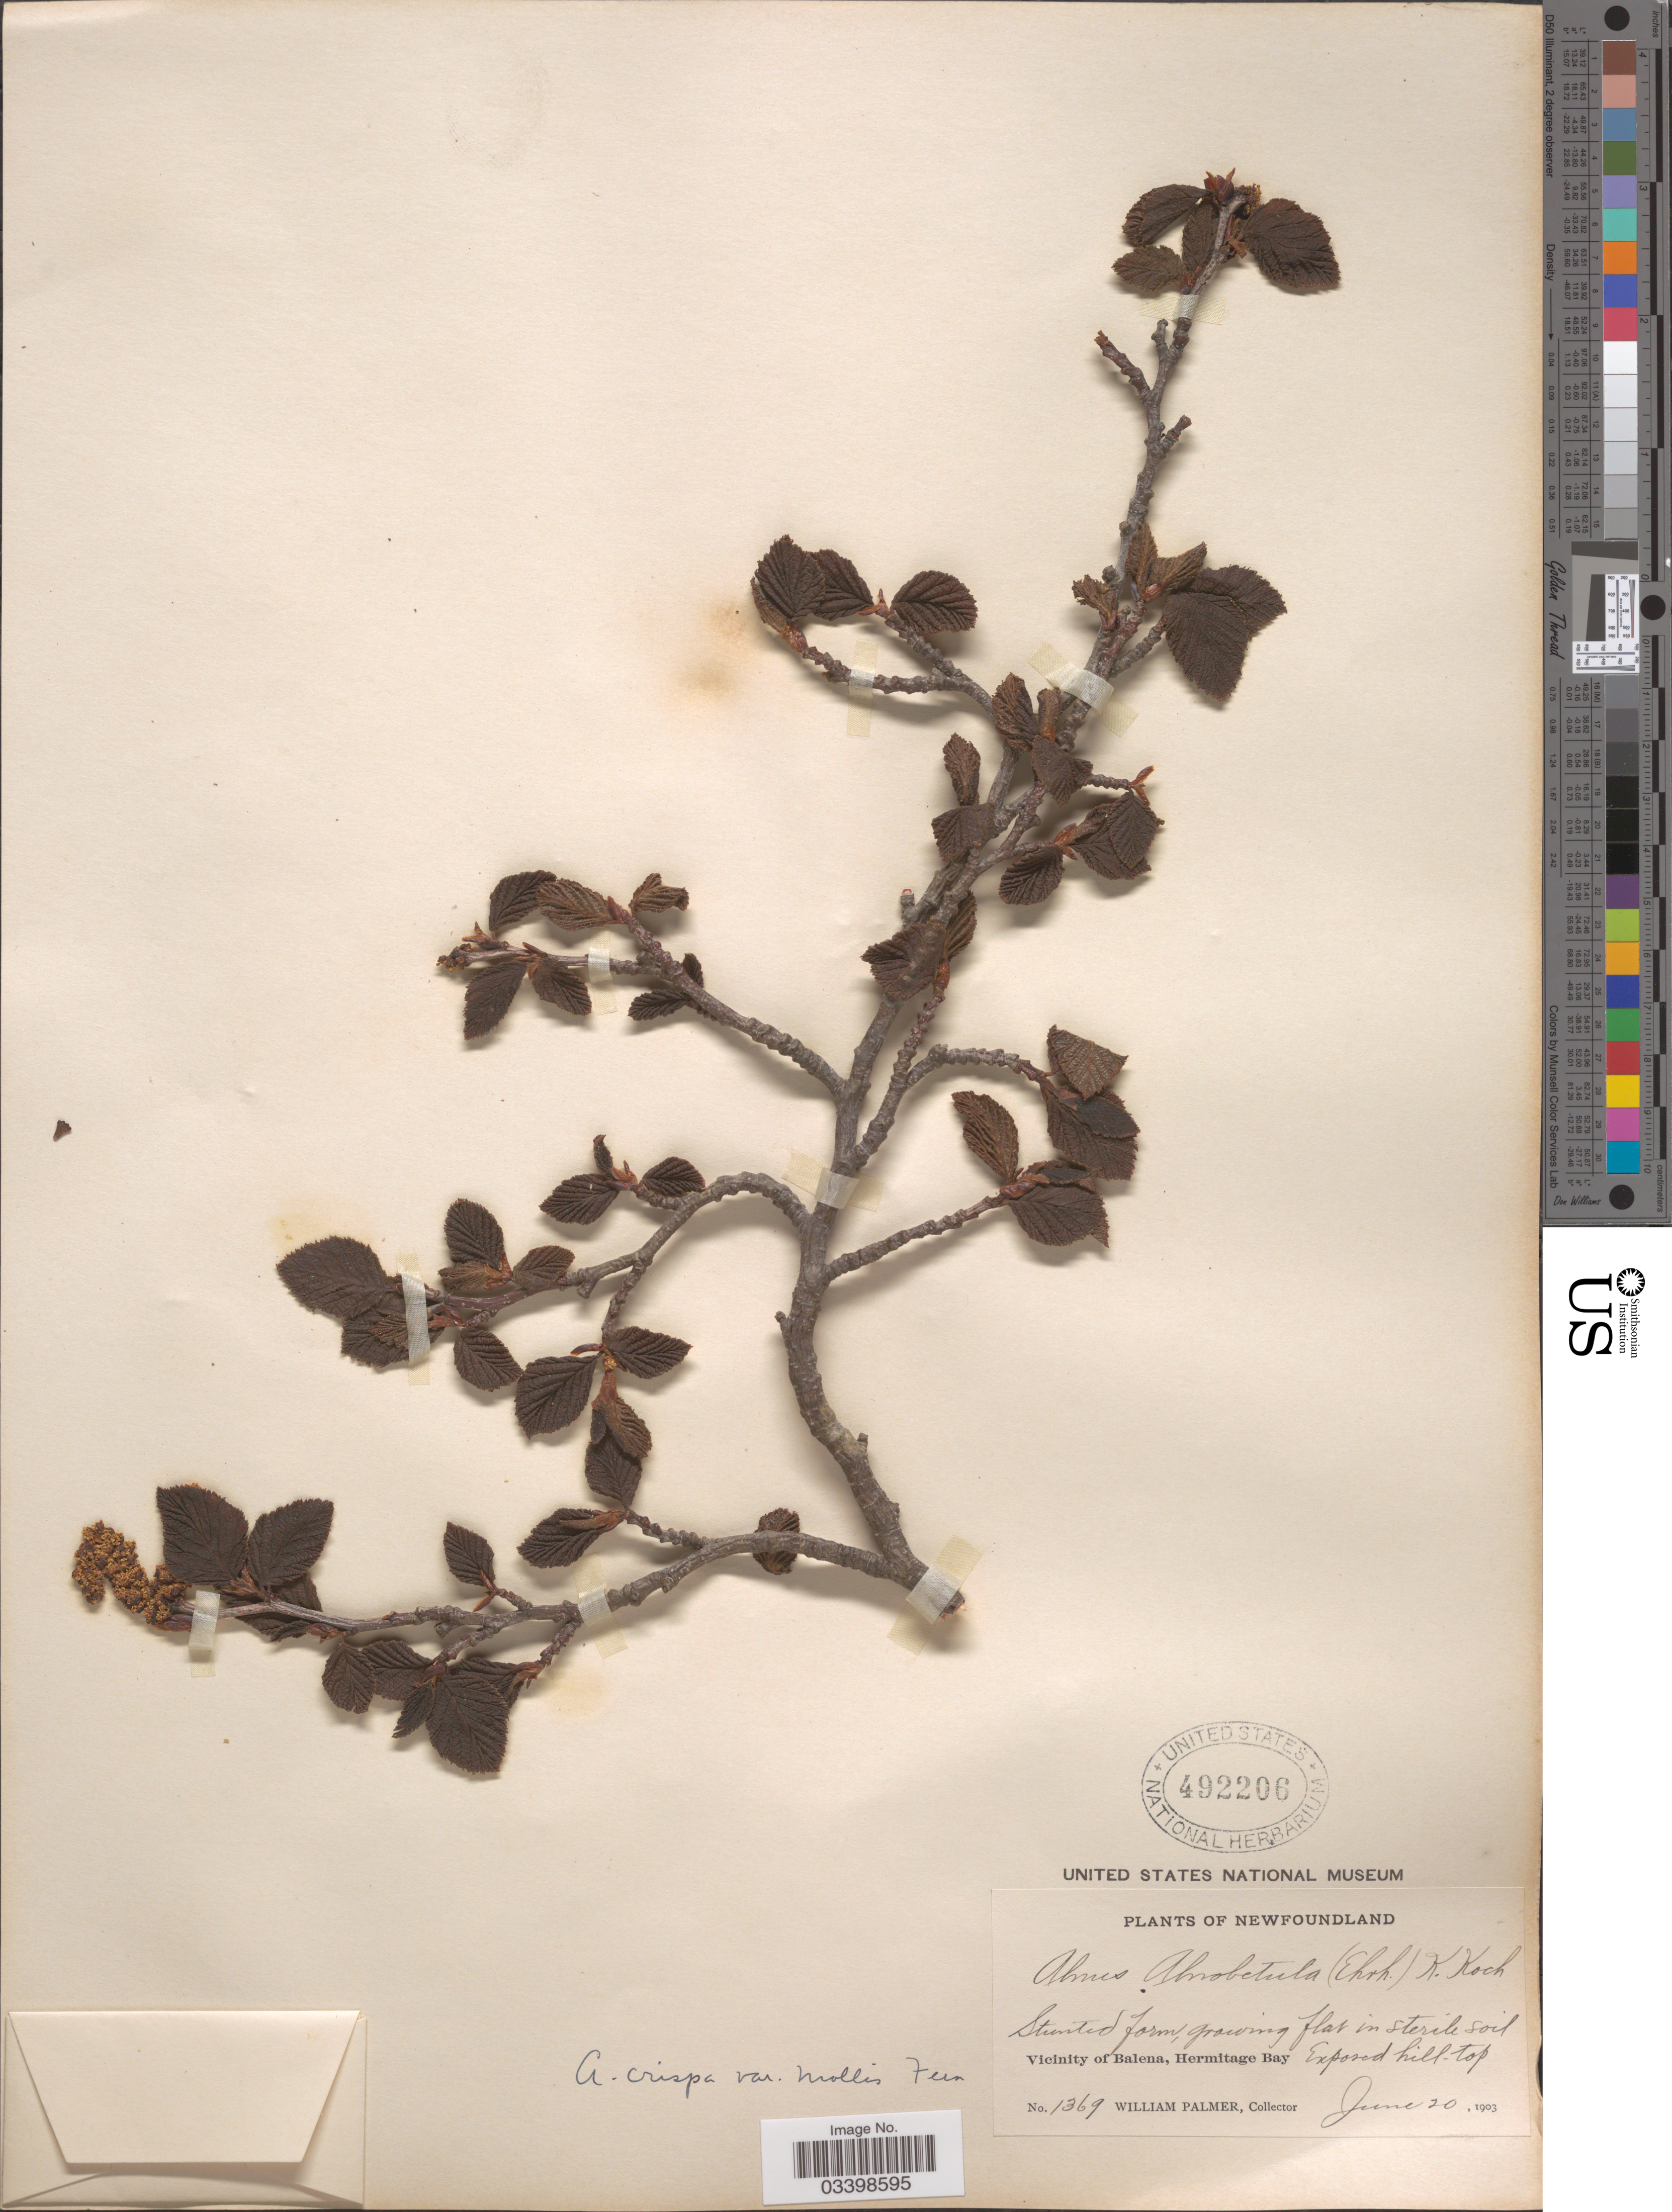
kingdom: Plantae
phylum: Tracheophyta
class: Magnoliopsida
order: Fagales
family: Betulaceae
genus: Alnus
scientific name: Alnus viridis subsp. crispa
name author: (Aiton) Turrill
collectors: W. Palmer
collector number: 1369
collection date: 1903-06-20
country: Canada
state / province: Newfoundland and Labrador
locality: Vicinity of Balena, Hermitage Bay. Exposed hill-top.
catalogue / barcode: US 492206